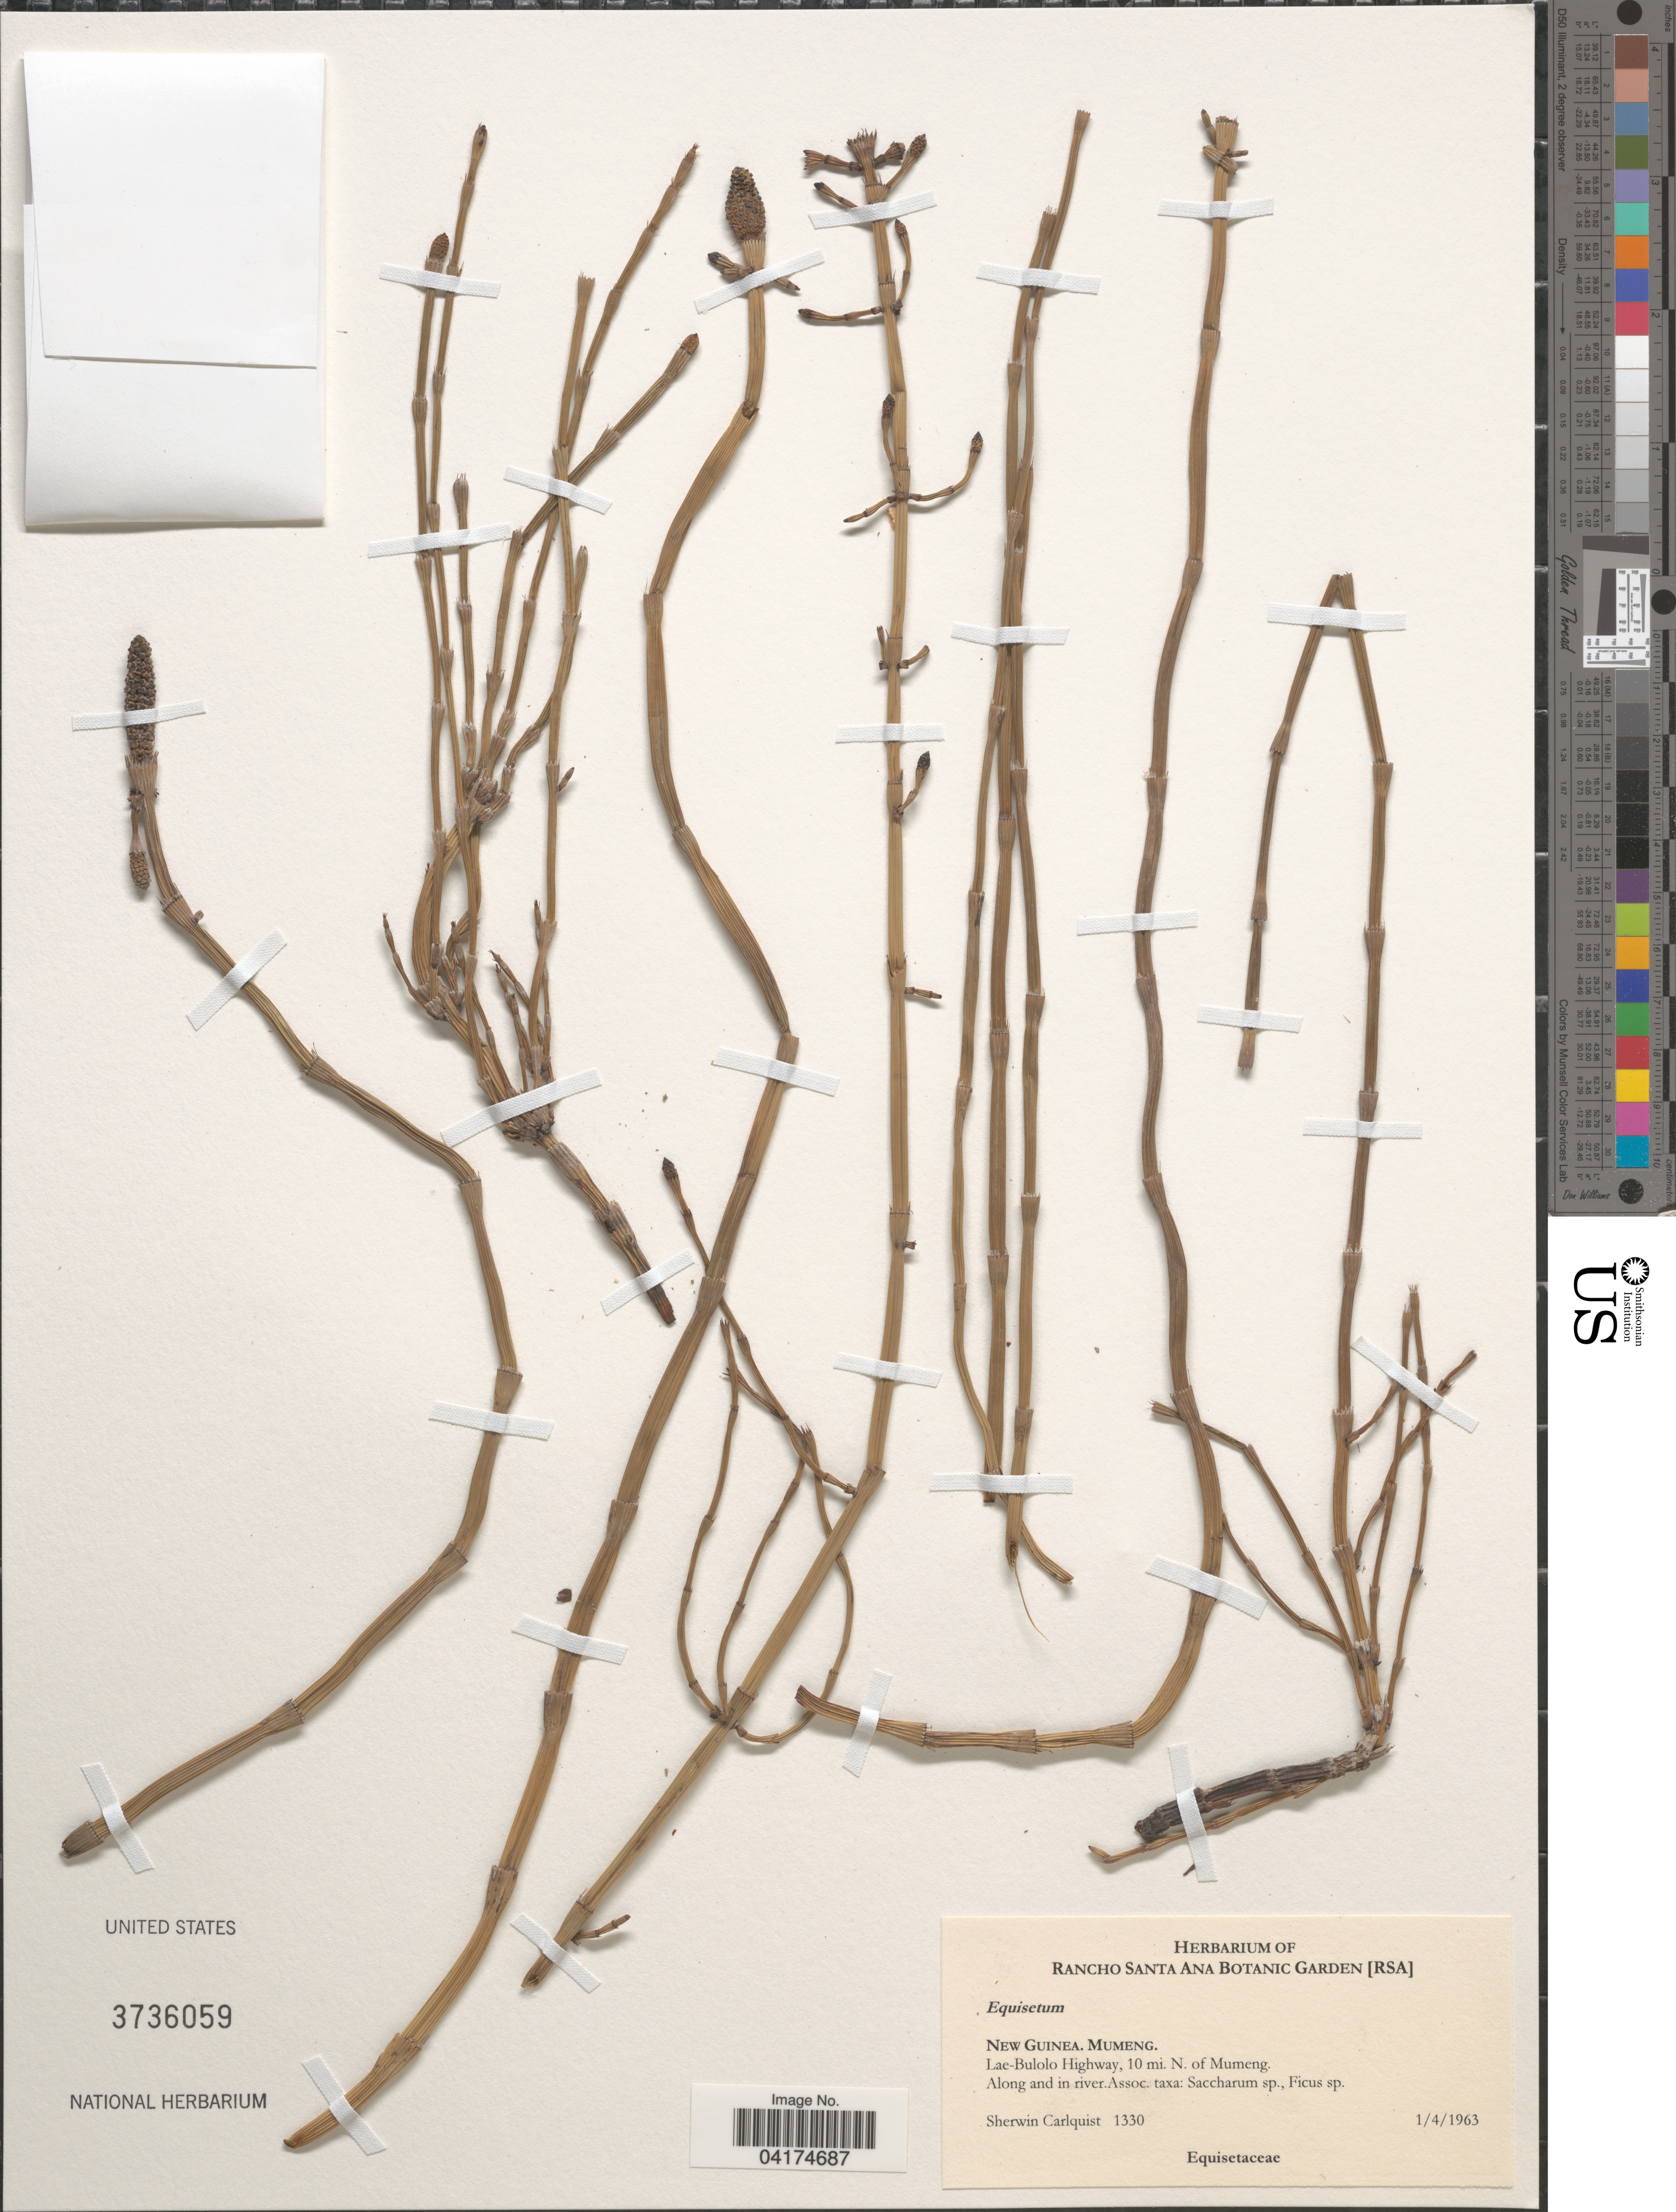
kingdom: Plantae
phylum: Tracheophyta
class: Polypodiopsida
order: Equisetales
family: Equisetaceae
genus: Equisetum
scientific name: Equisetum sp.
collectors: S. Carlquist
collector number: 1330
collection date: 1963-04-01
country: Papua New Guinea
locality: New Guinea. Mumeng. Lae-Bulolo Highway, 10 mi. N. of Mumeng.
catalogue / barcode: US 3736059